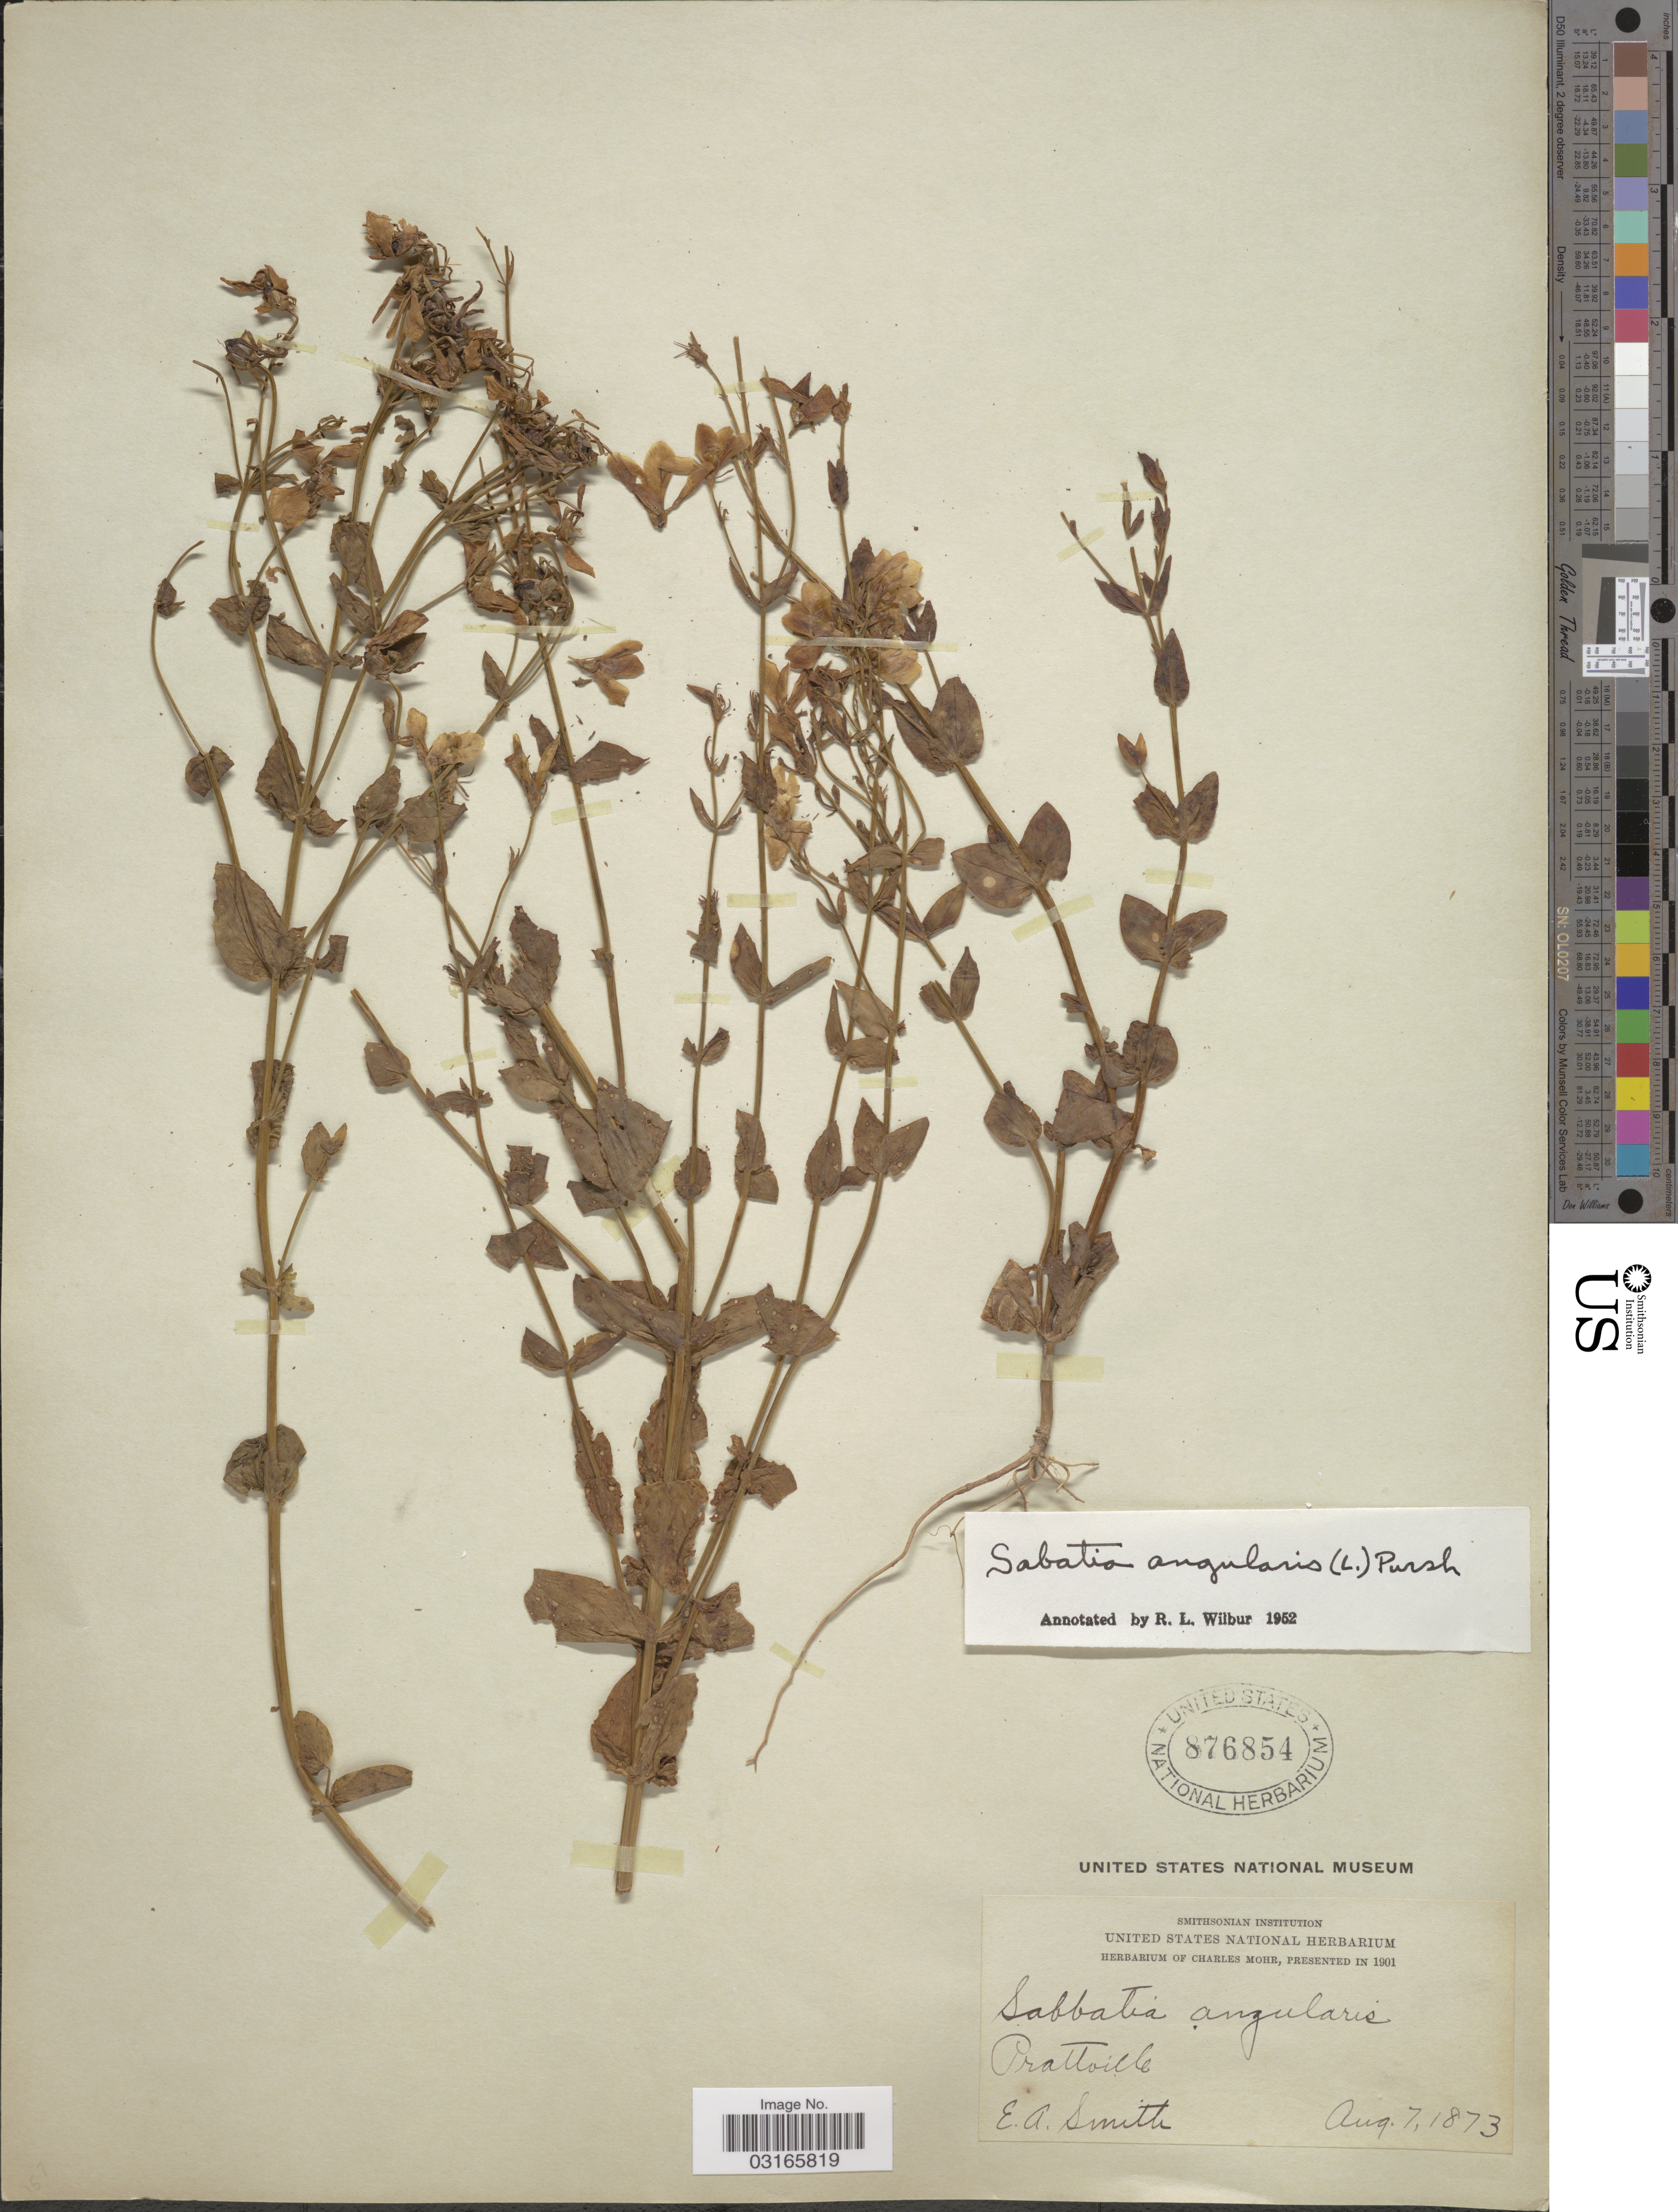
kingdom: Plantae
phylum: Tracheophyta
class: Magnoliopsida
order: Gentianales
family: Gentianaceae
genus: Sabatia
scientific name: Sabatia angularis (L.) Pursh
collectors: E. A. Smith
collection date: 1873-08-07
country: United States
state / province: Alabama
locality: Prattville.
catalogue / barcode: US 876854